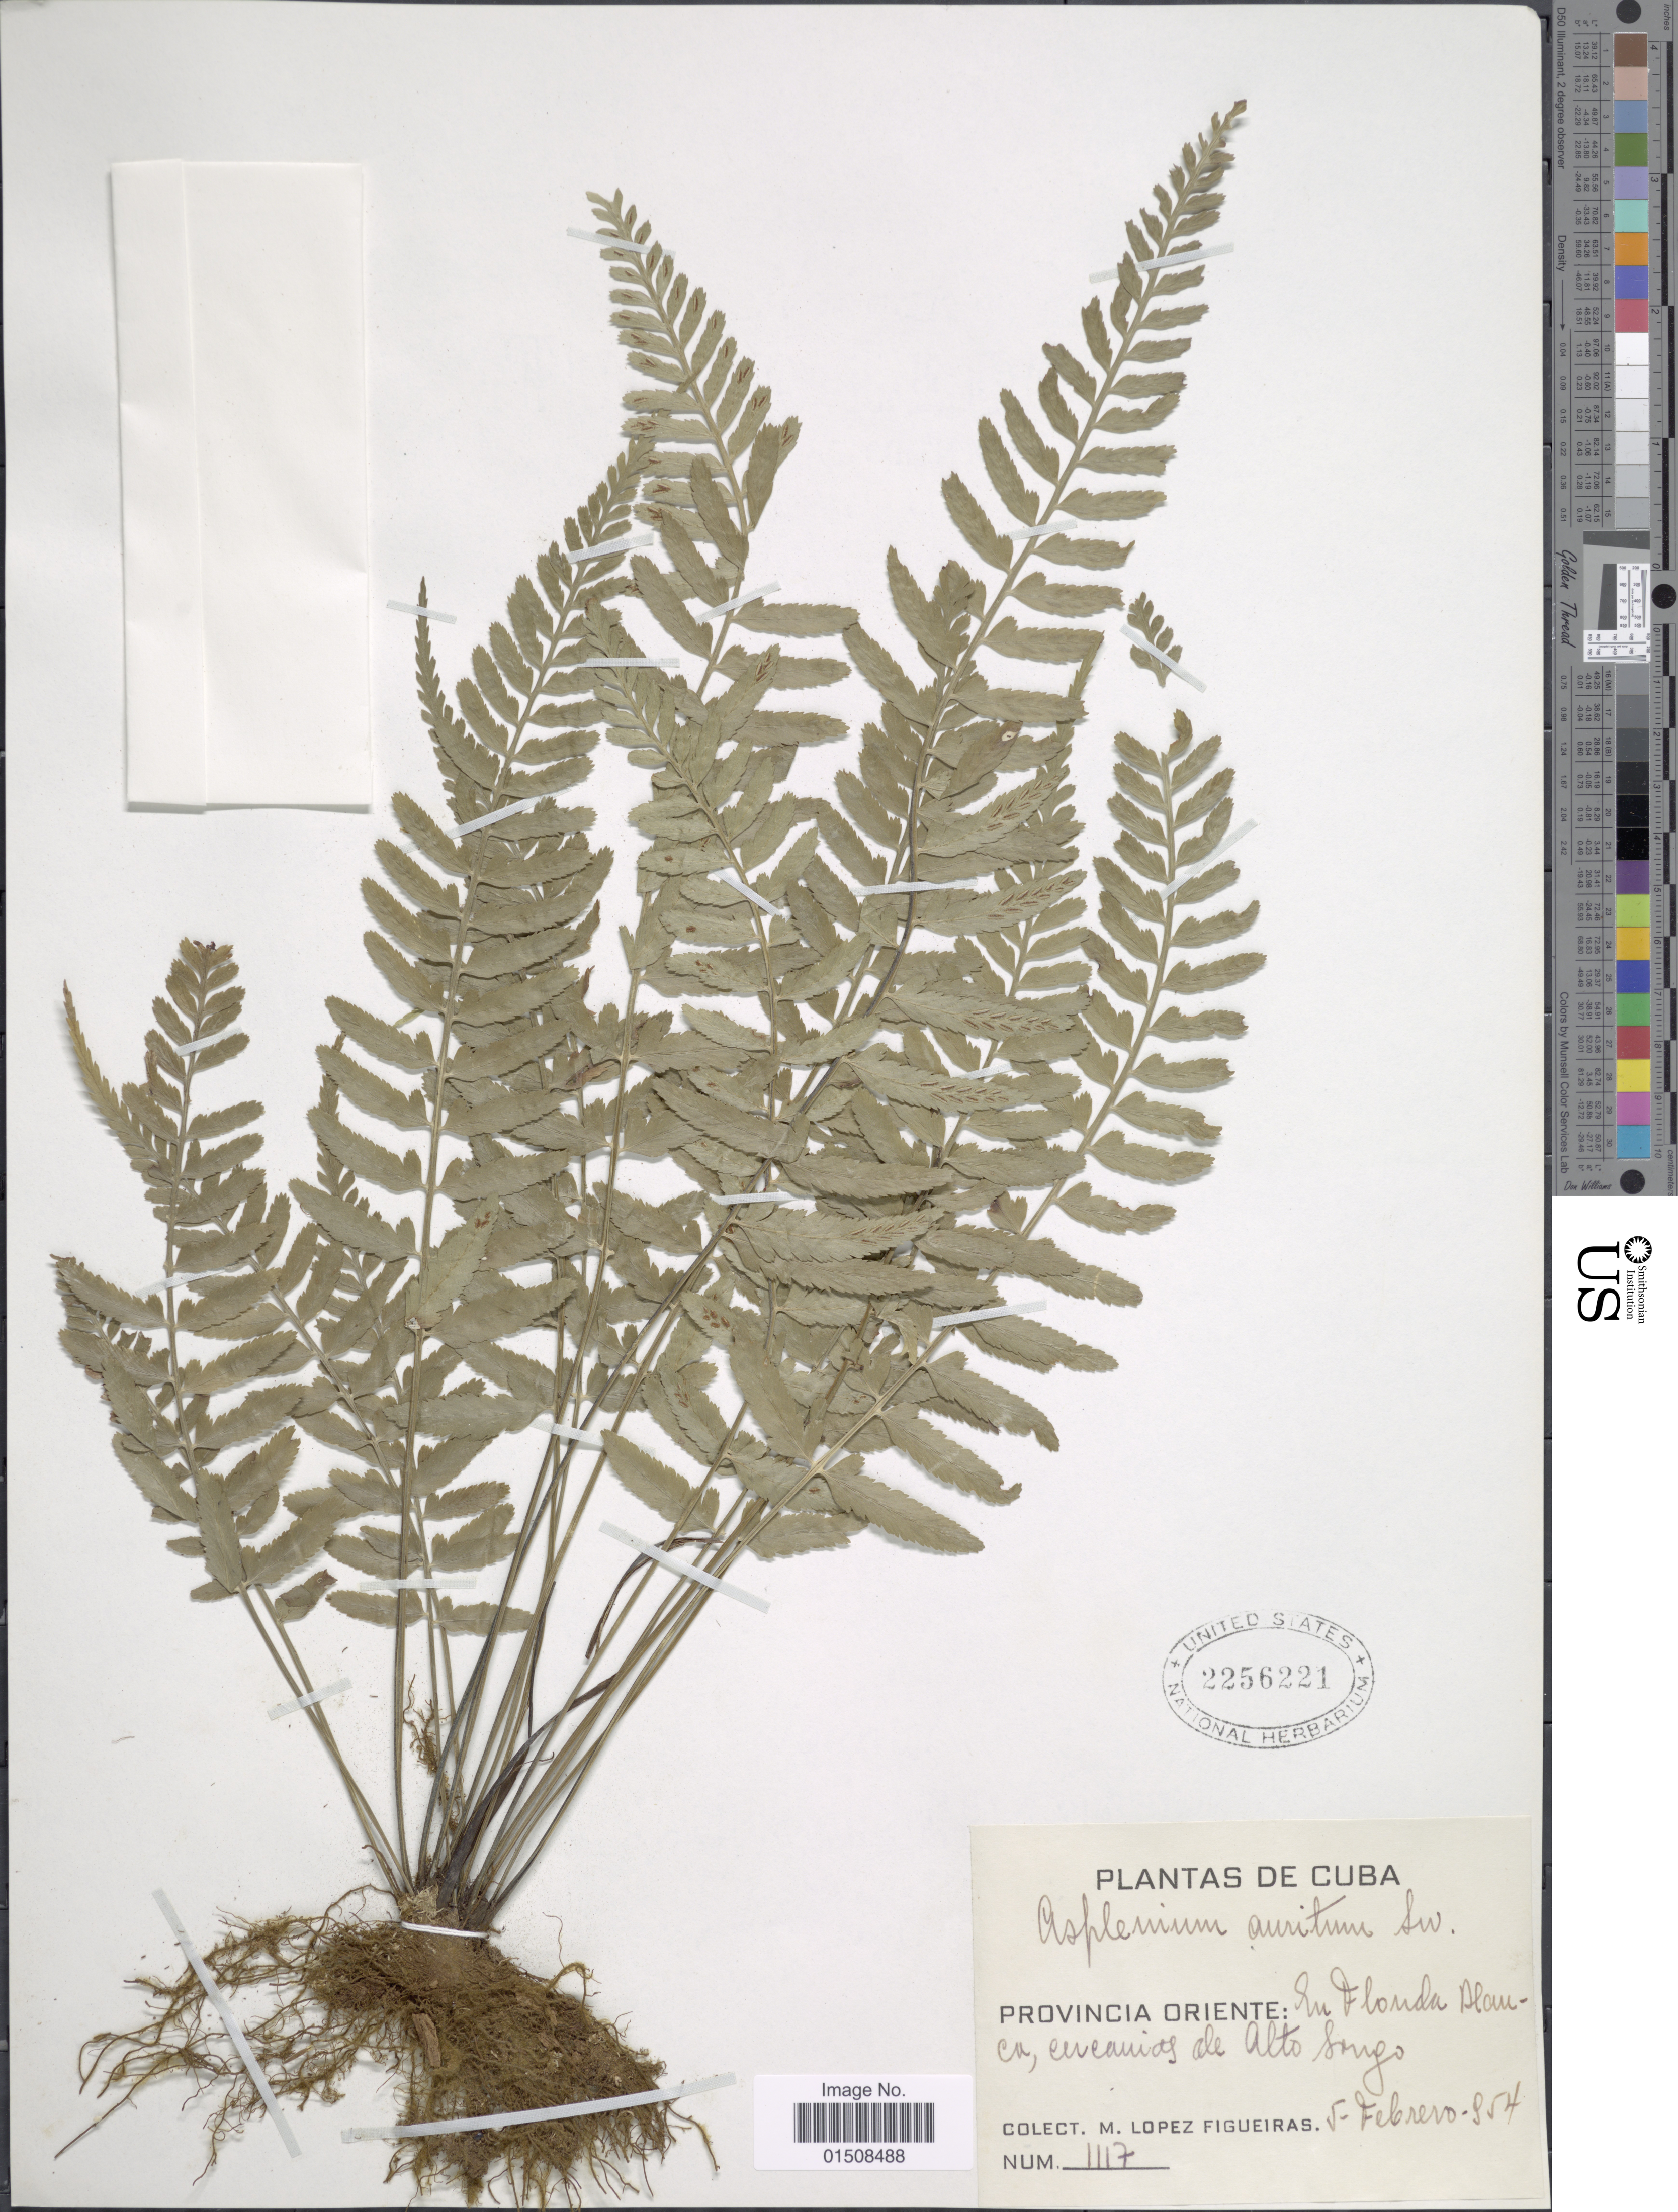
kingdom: Plantae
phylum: Tracheophyta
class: Polypodiopsida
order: Polypodiales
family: Aspleniaceae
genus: Asplenium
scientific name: Asplenium auritum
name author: Sw.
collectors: M. López Figueiras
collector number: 117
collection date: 1854-02-05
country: Cuba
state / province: Oriente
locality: Su Flonda Plaucu, crecauifl de Alto Song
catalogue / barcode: US 2256221